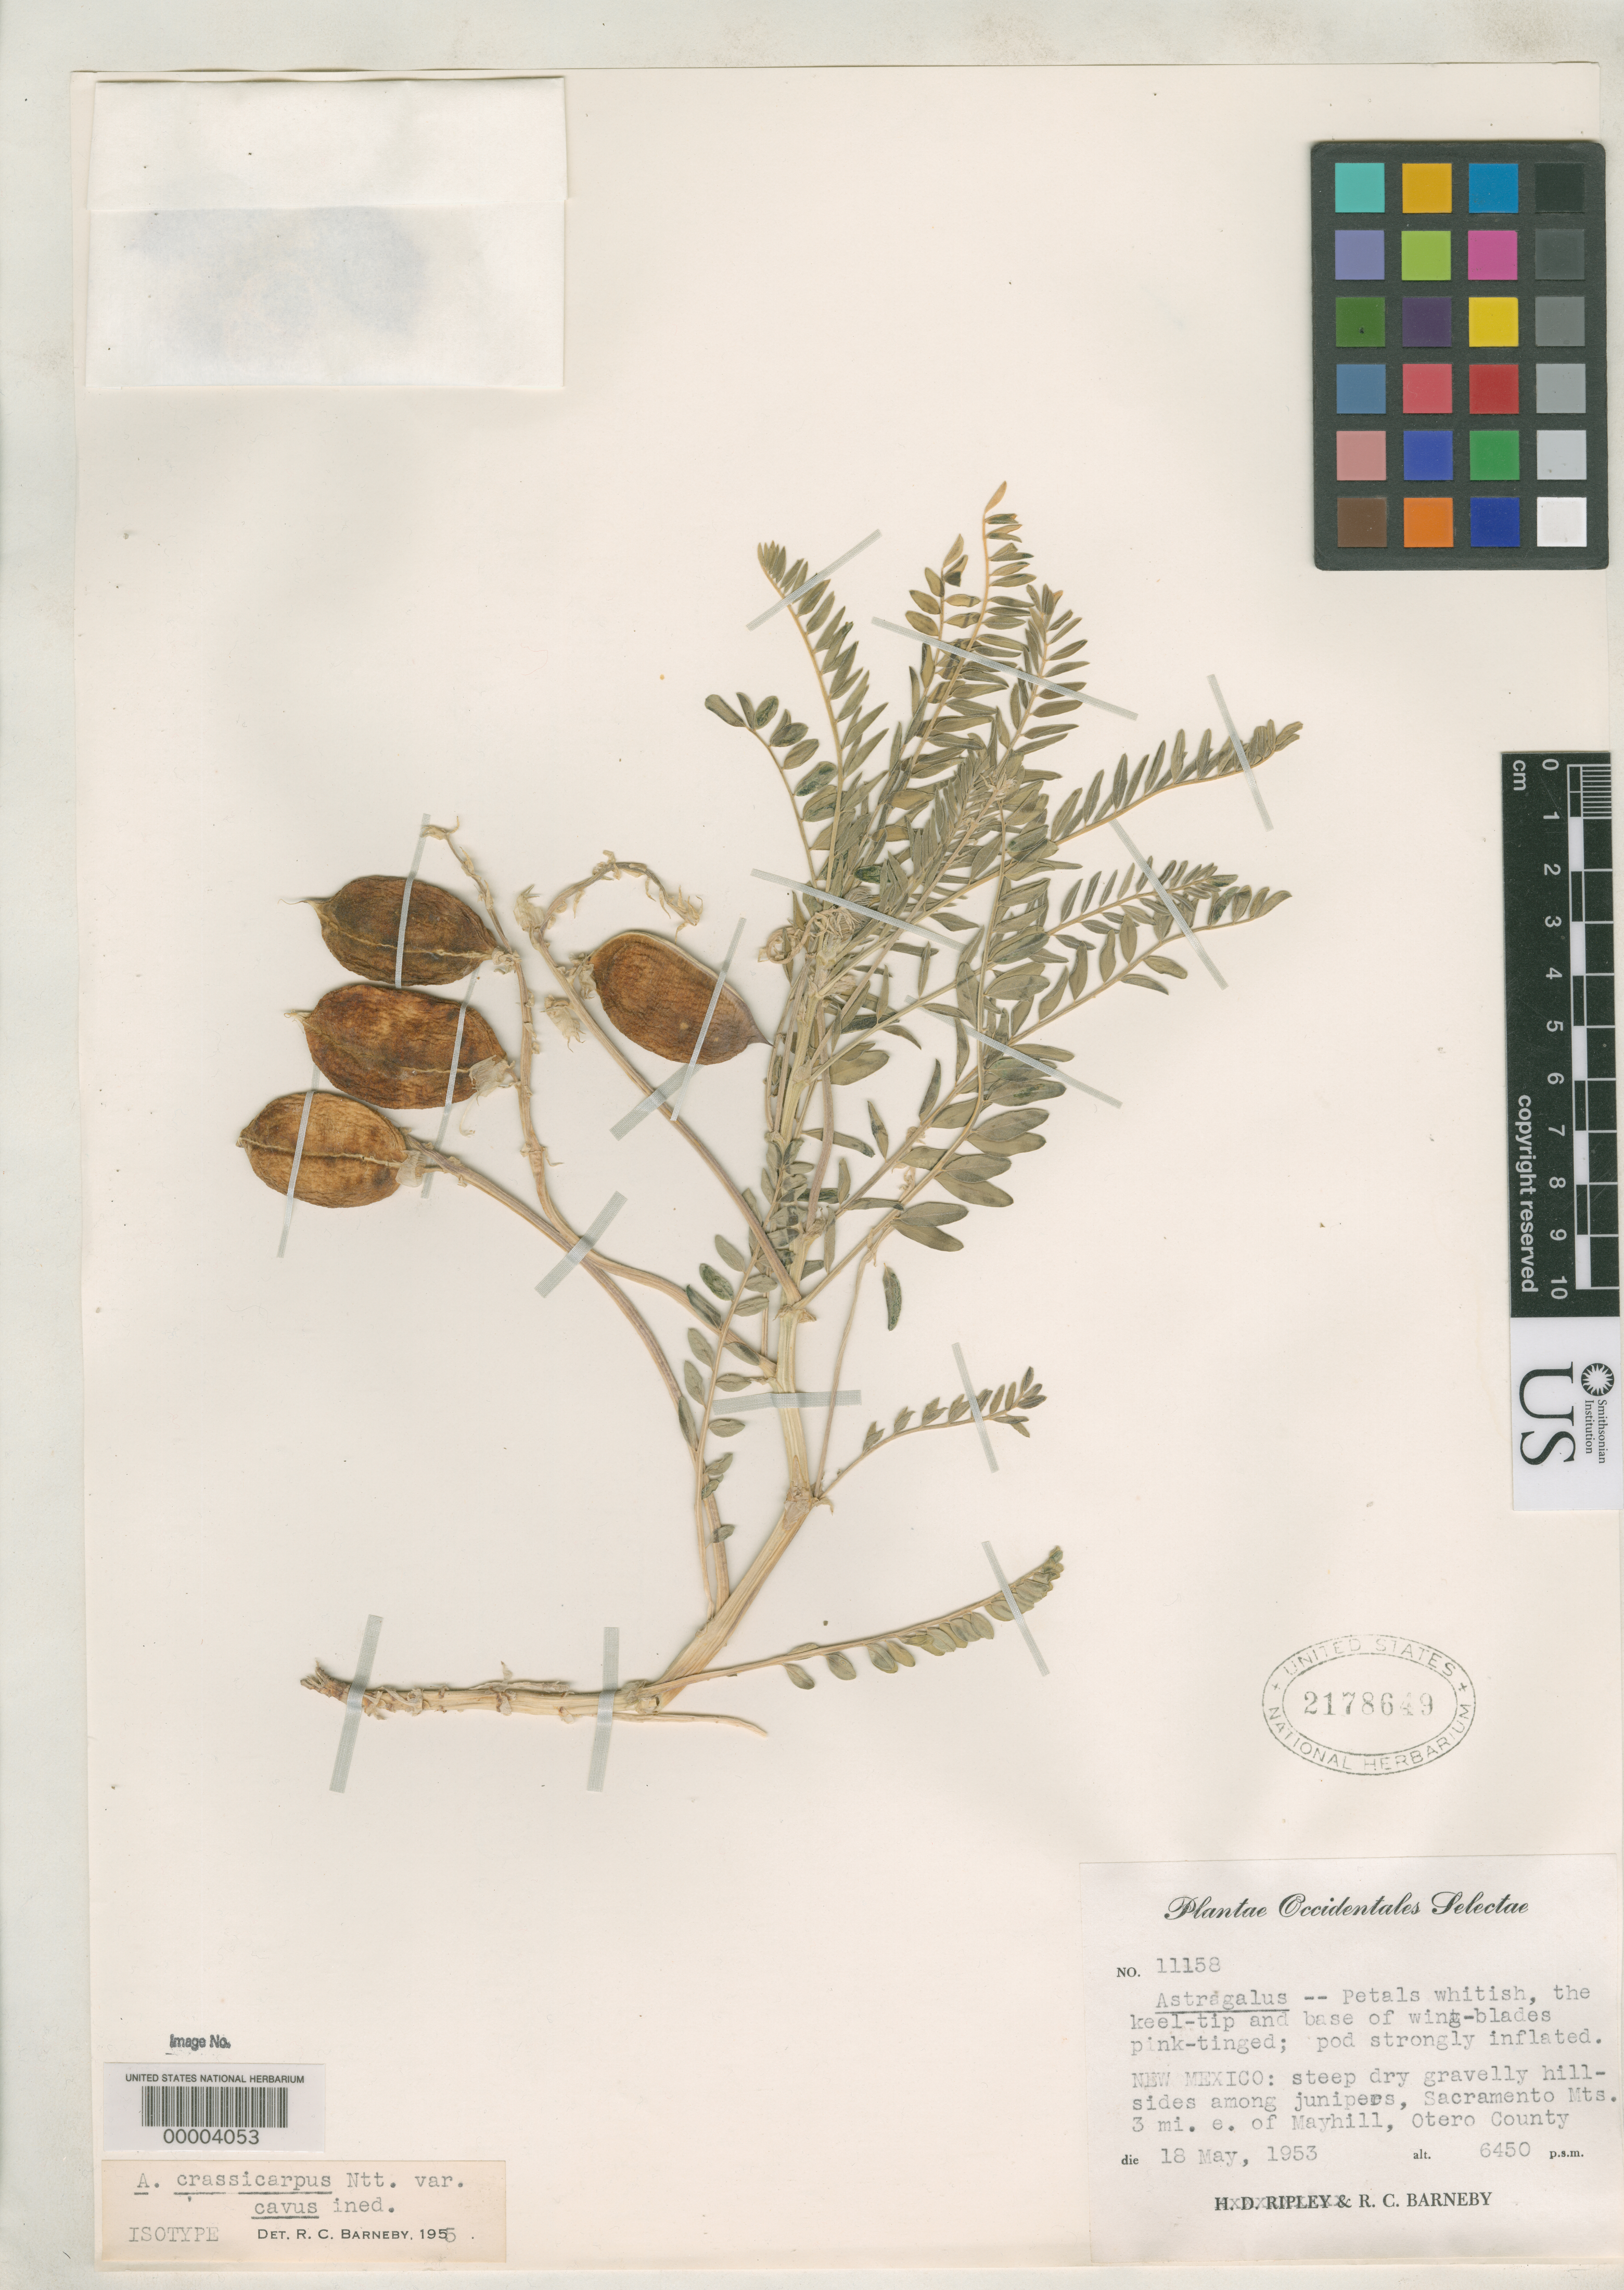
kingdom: Plantae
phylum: Tracheophyta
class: Magnoliopsida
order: Fabales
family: Fabaceae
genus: Astragalus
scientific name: Astragalus crassicarpus var. cavus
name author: Barneby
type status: Isotype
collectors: R. C. Barneby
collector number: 11158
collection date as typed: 18 May 1953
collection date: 1953-05-18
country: United States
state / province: New Mexico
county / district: Otero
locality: Sacramento Mountains, Mayhill; alt. 6450 Ft.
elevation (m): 1966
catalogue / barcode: US 2178649